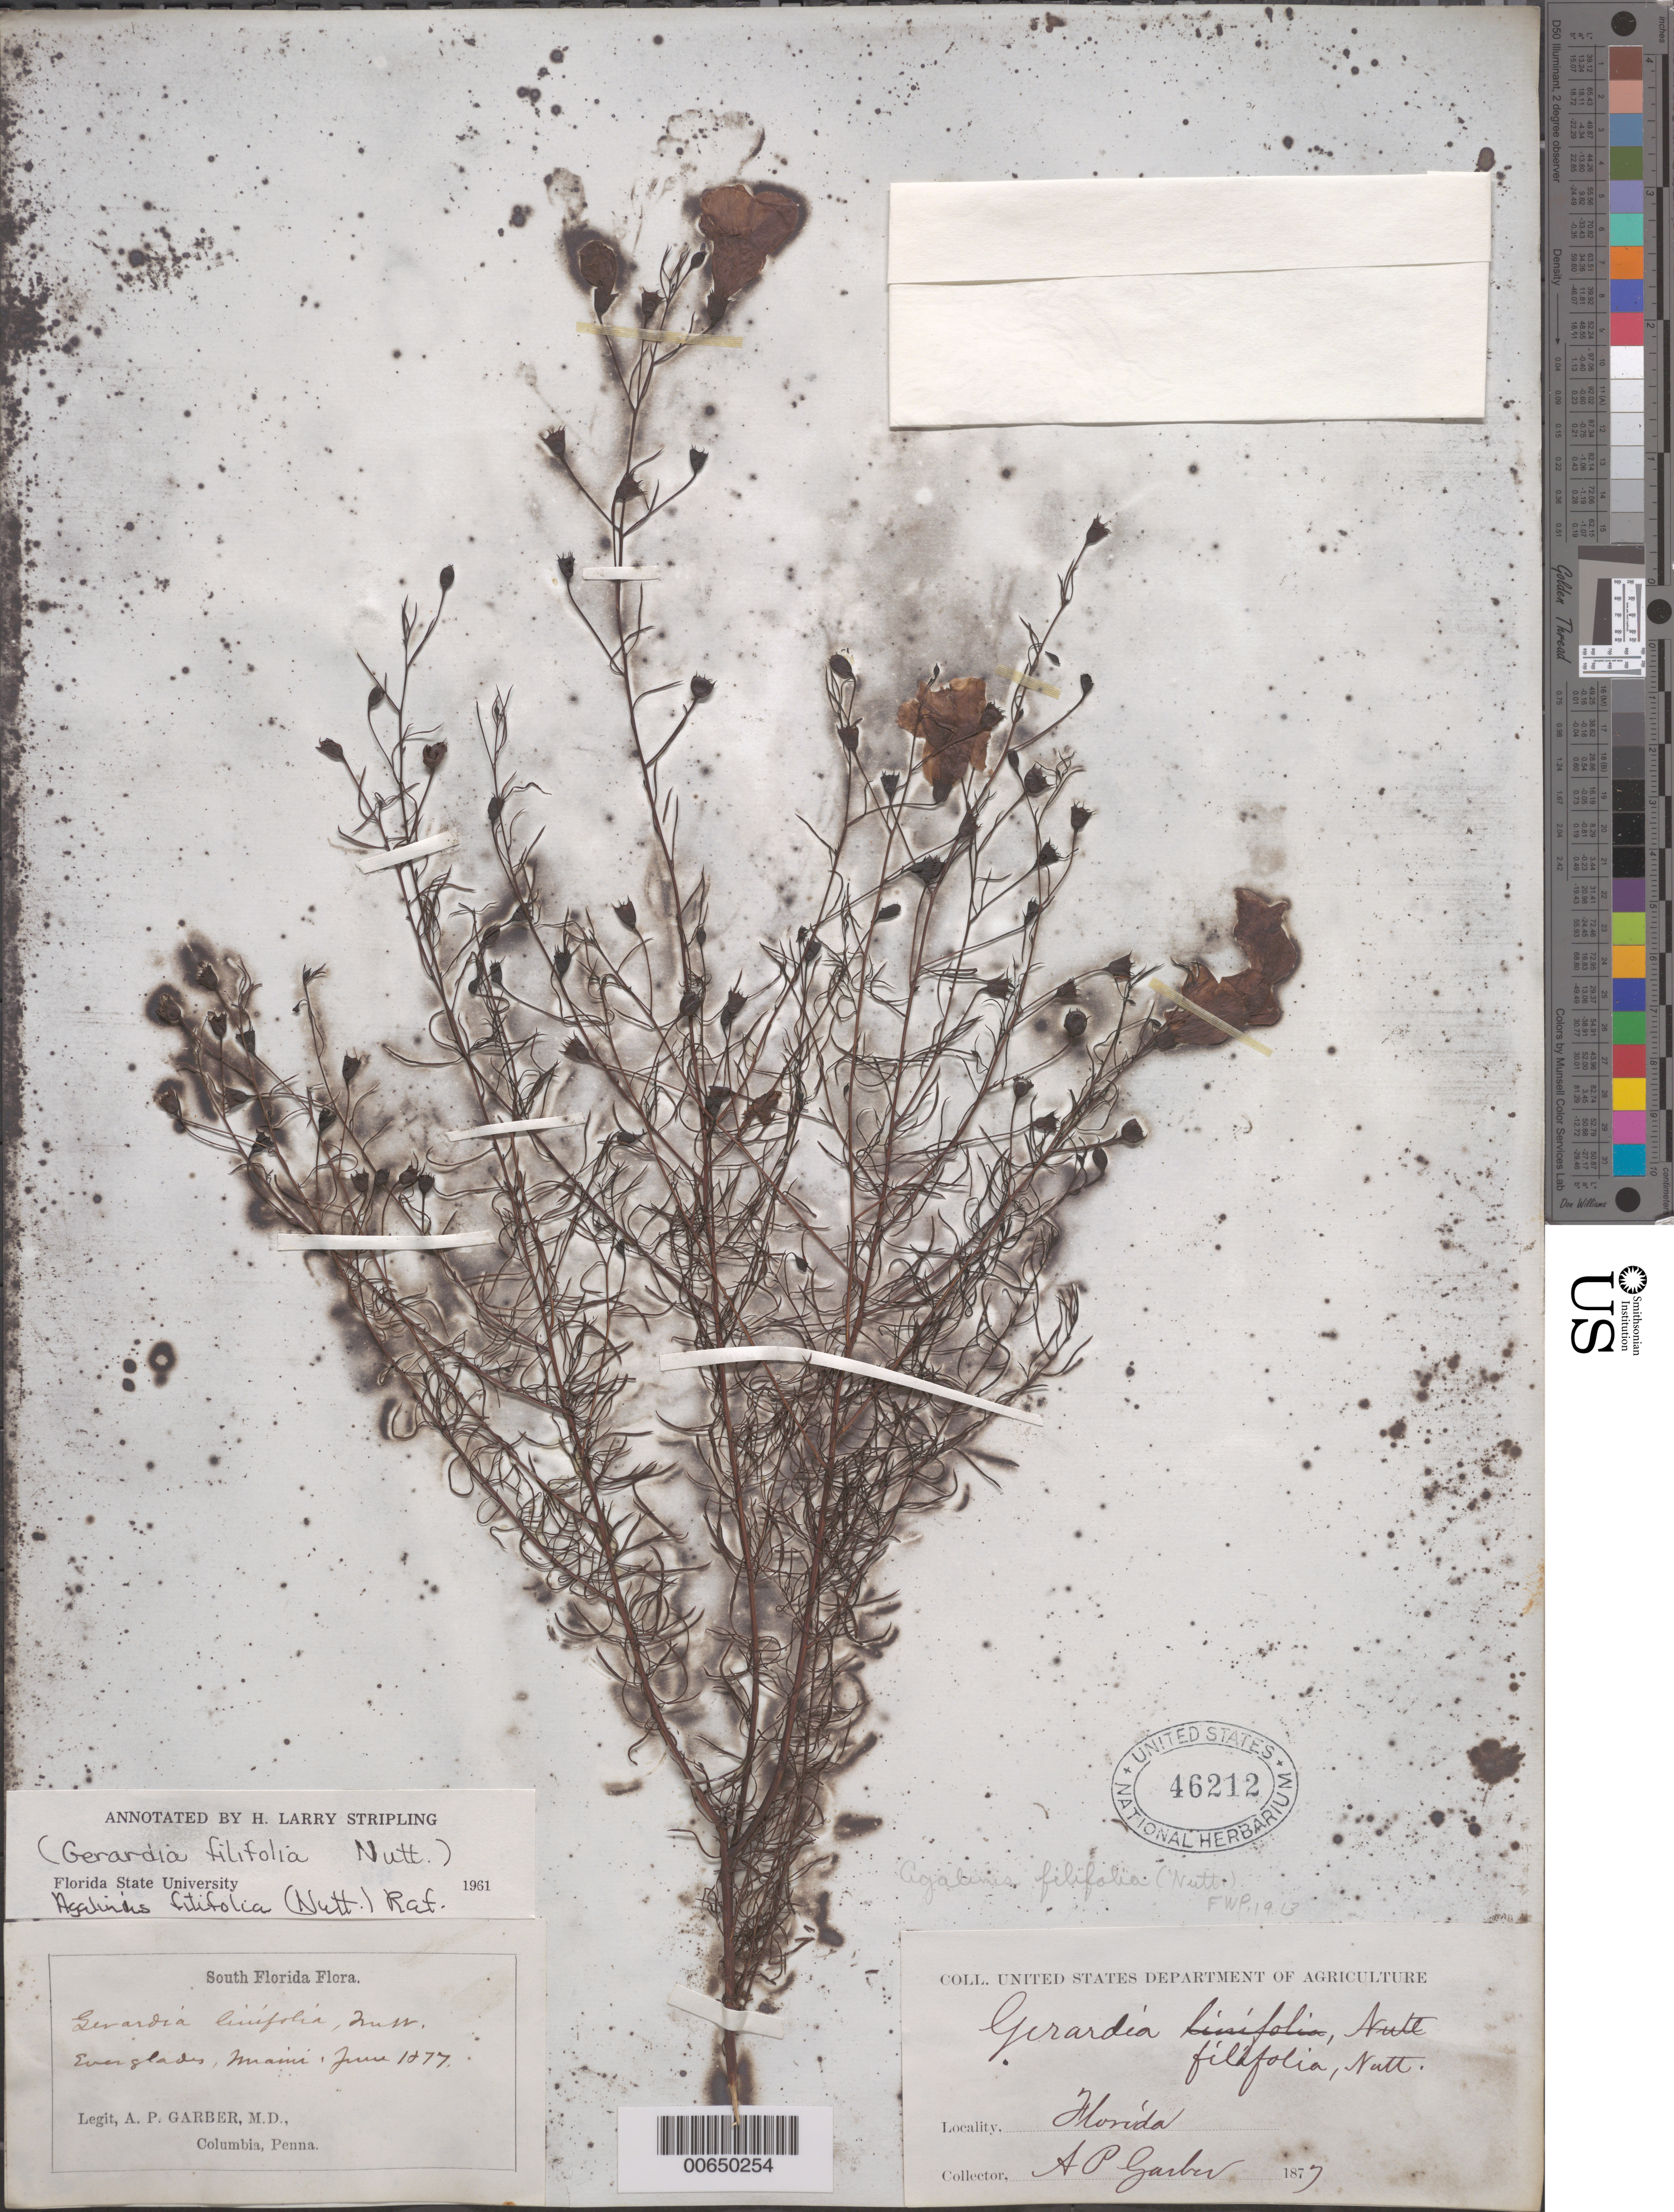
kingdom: Plantae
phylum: Tracheophyta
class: Magnoliopsida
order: Lamiales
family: Orobanchaceae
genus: Agalinis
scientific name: Agalinis filifolia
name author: Raf.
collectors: A. P. Garber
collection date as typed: Jun 1877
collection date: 1877-06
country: United States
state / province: Florida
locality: Everglades, Miami.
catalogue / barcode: US 46212